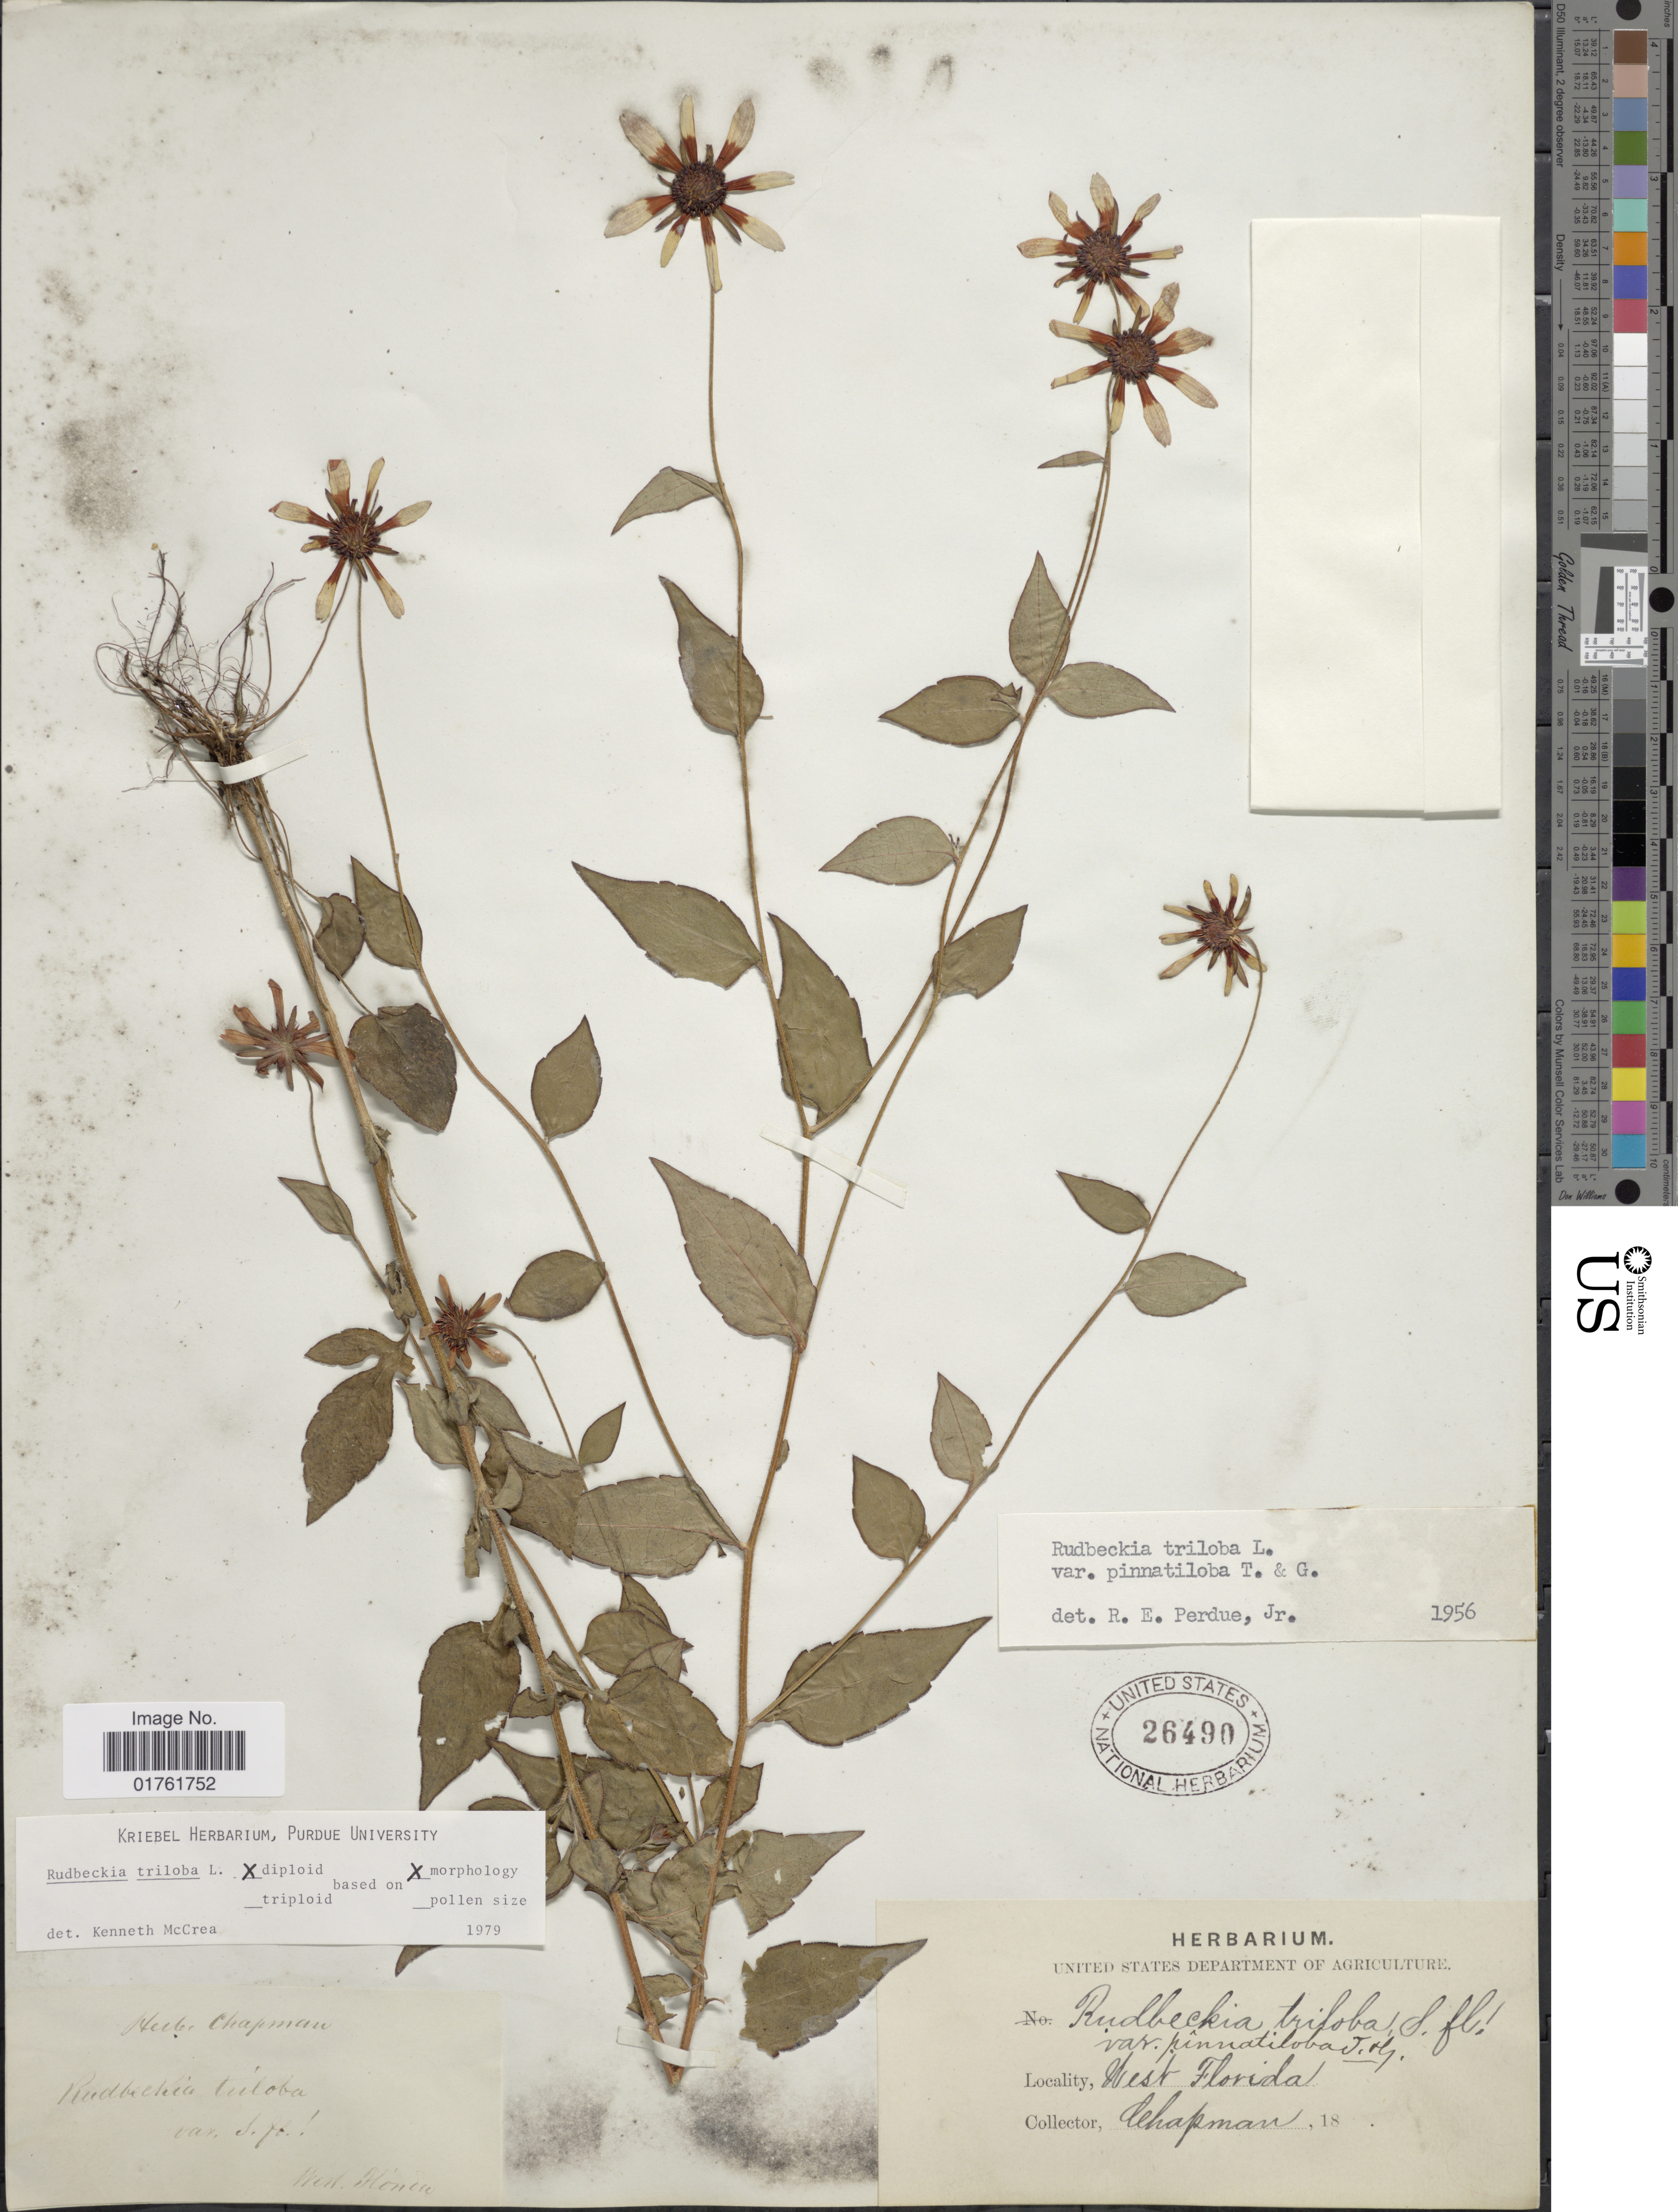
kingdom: Plantae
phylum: Tracheophyta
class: Magnoliopsida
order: Asterales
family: Asteraceae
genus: Rudbeckia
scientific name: Rudbeckia triloba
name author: L.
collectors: A. Chapman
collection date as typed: Transcribed d/m/y: //18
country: United States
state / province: Florida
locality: West Florida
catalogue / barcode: US 26490